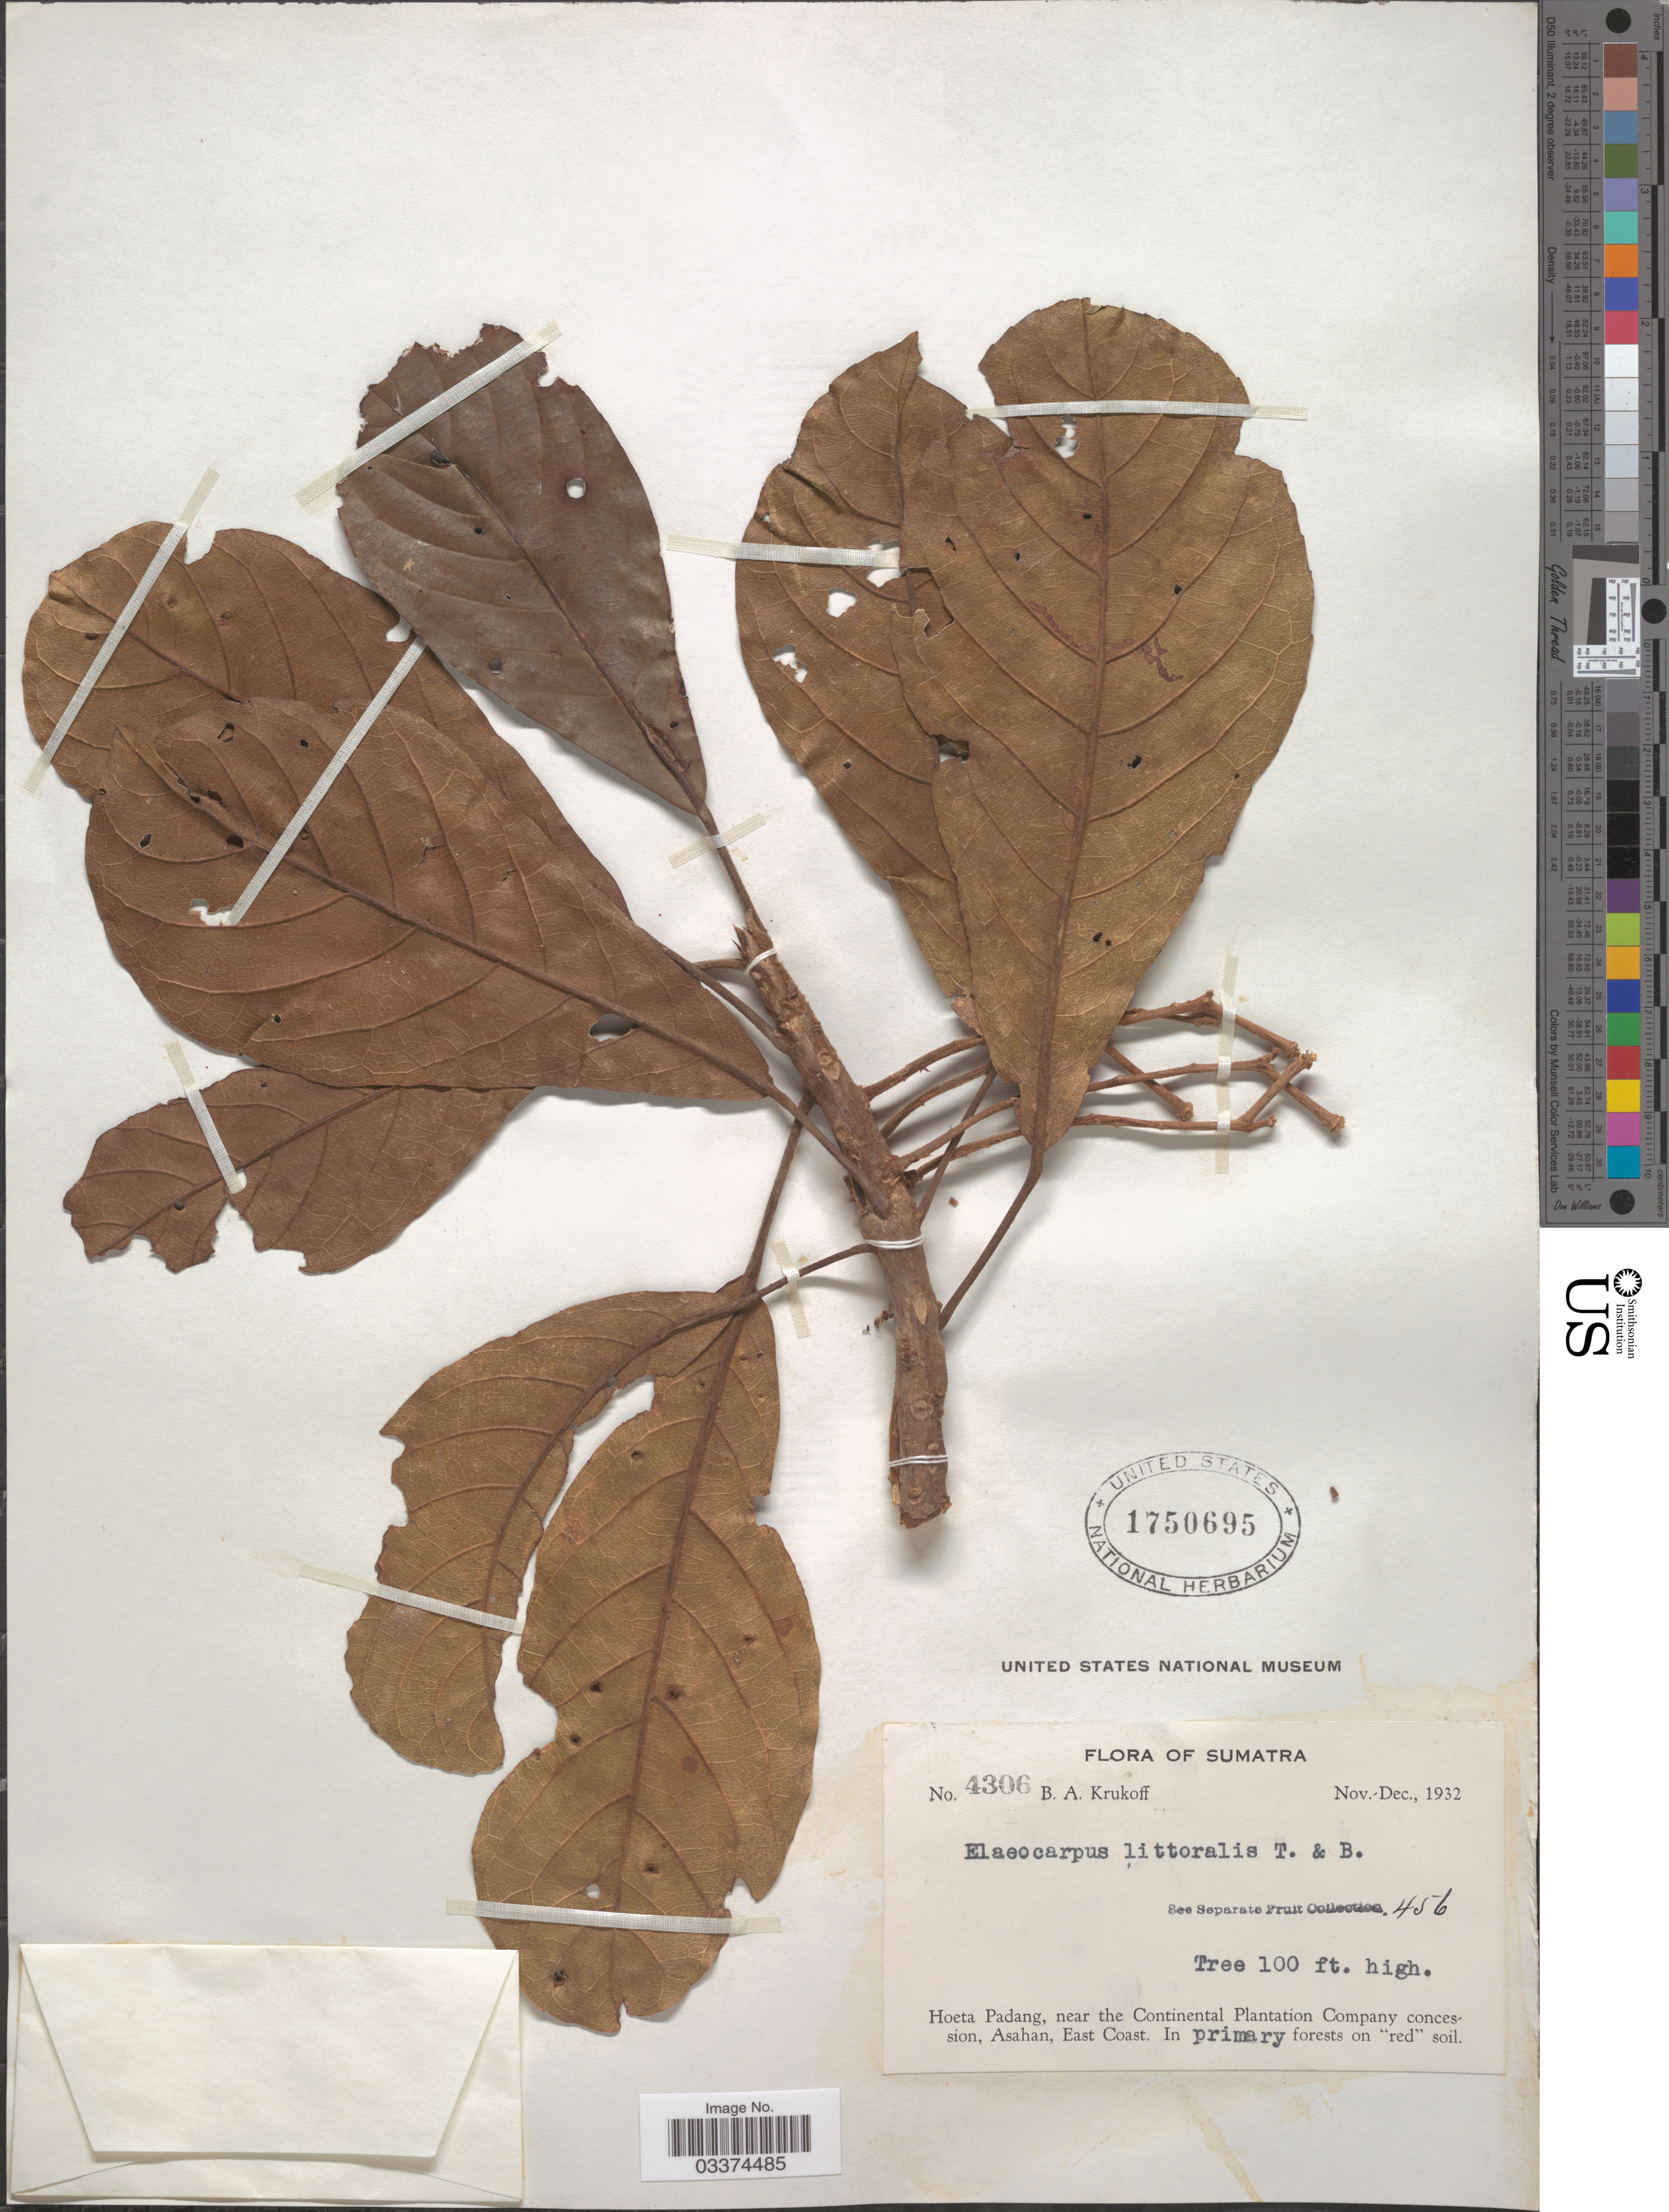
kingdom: Plantae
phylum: Tracheophyta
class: Magnoliopsida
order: Oxalidales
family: Elaeocarpaceae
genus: Elaeocarpus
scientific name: Elaeocarpus littoralis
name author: Teijsm. & Binn.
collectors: B. A. Krukoff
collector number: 4306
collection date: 1932-11/1932-12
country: Indonesia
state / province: Sumatra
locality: Hoeta Padang, near the continental Plantation Company concession, Asahan, East Coast.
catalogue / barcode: US 1750695